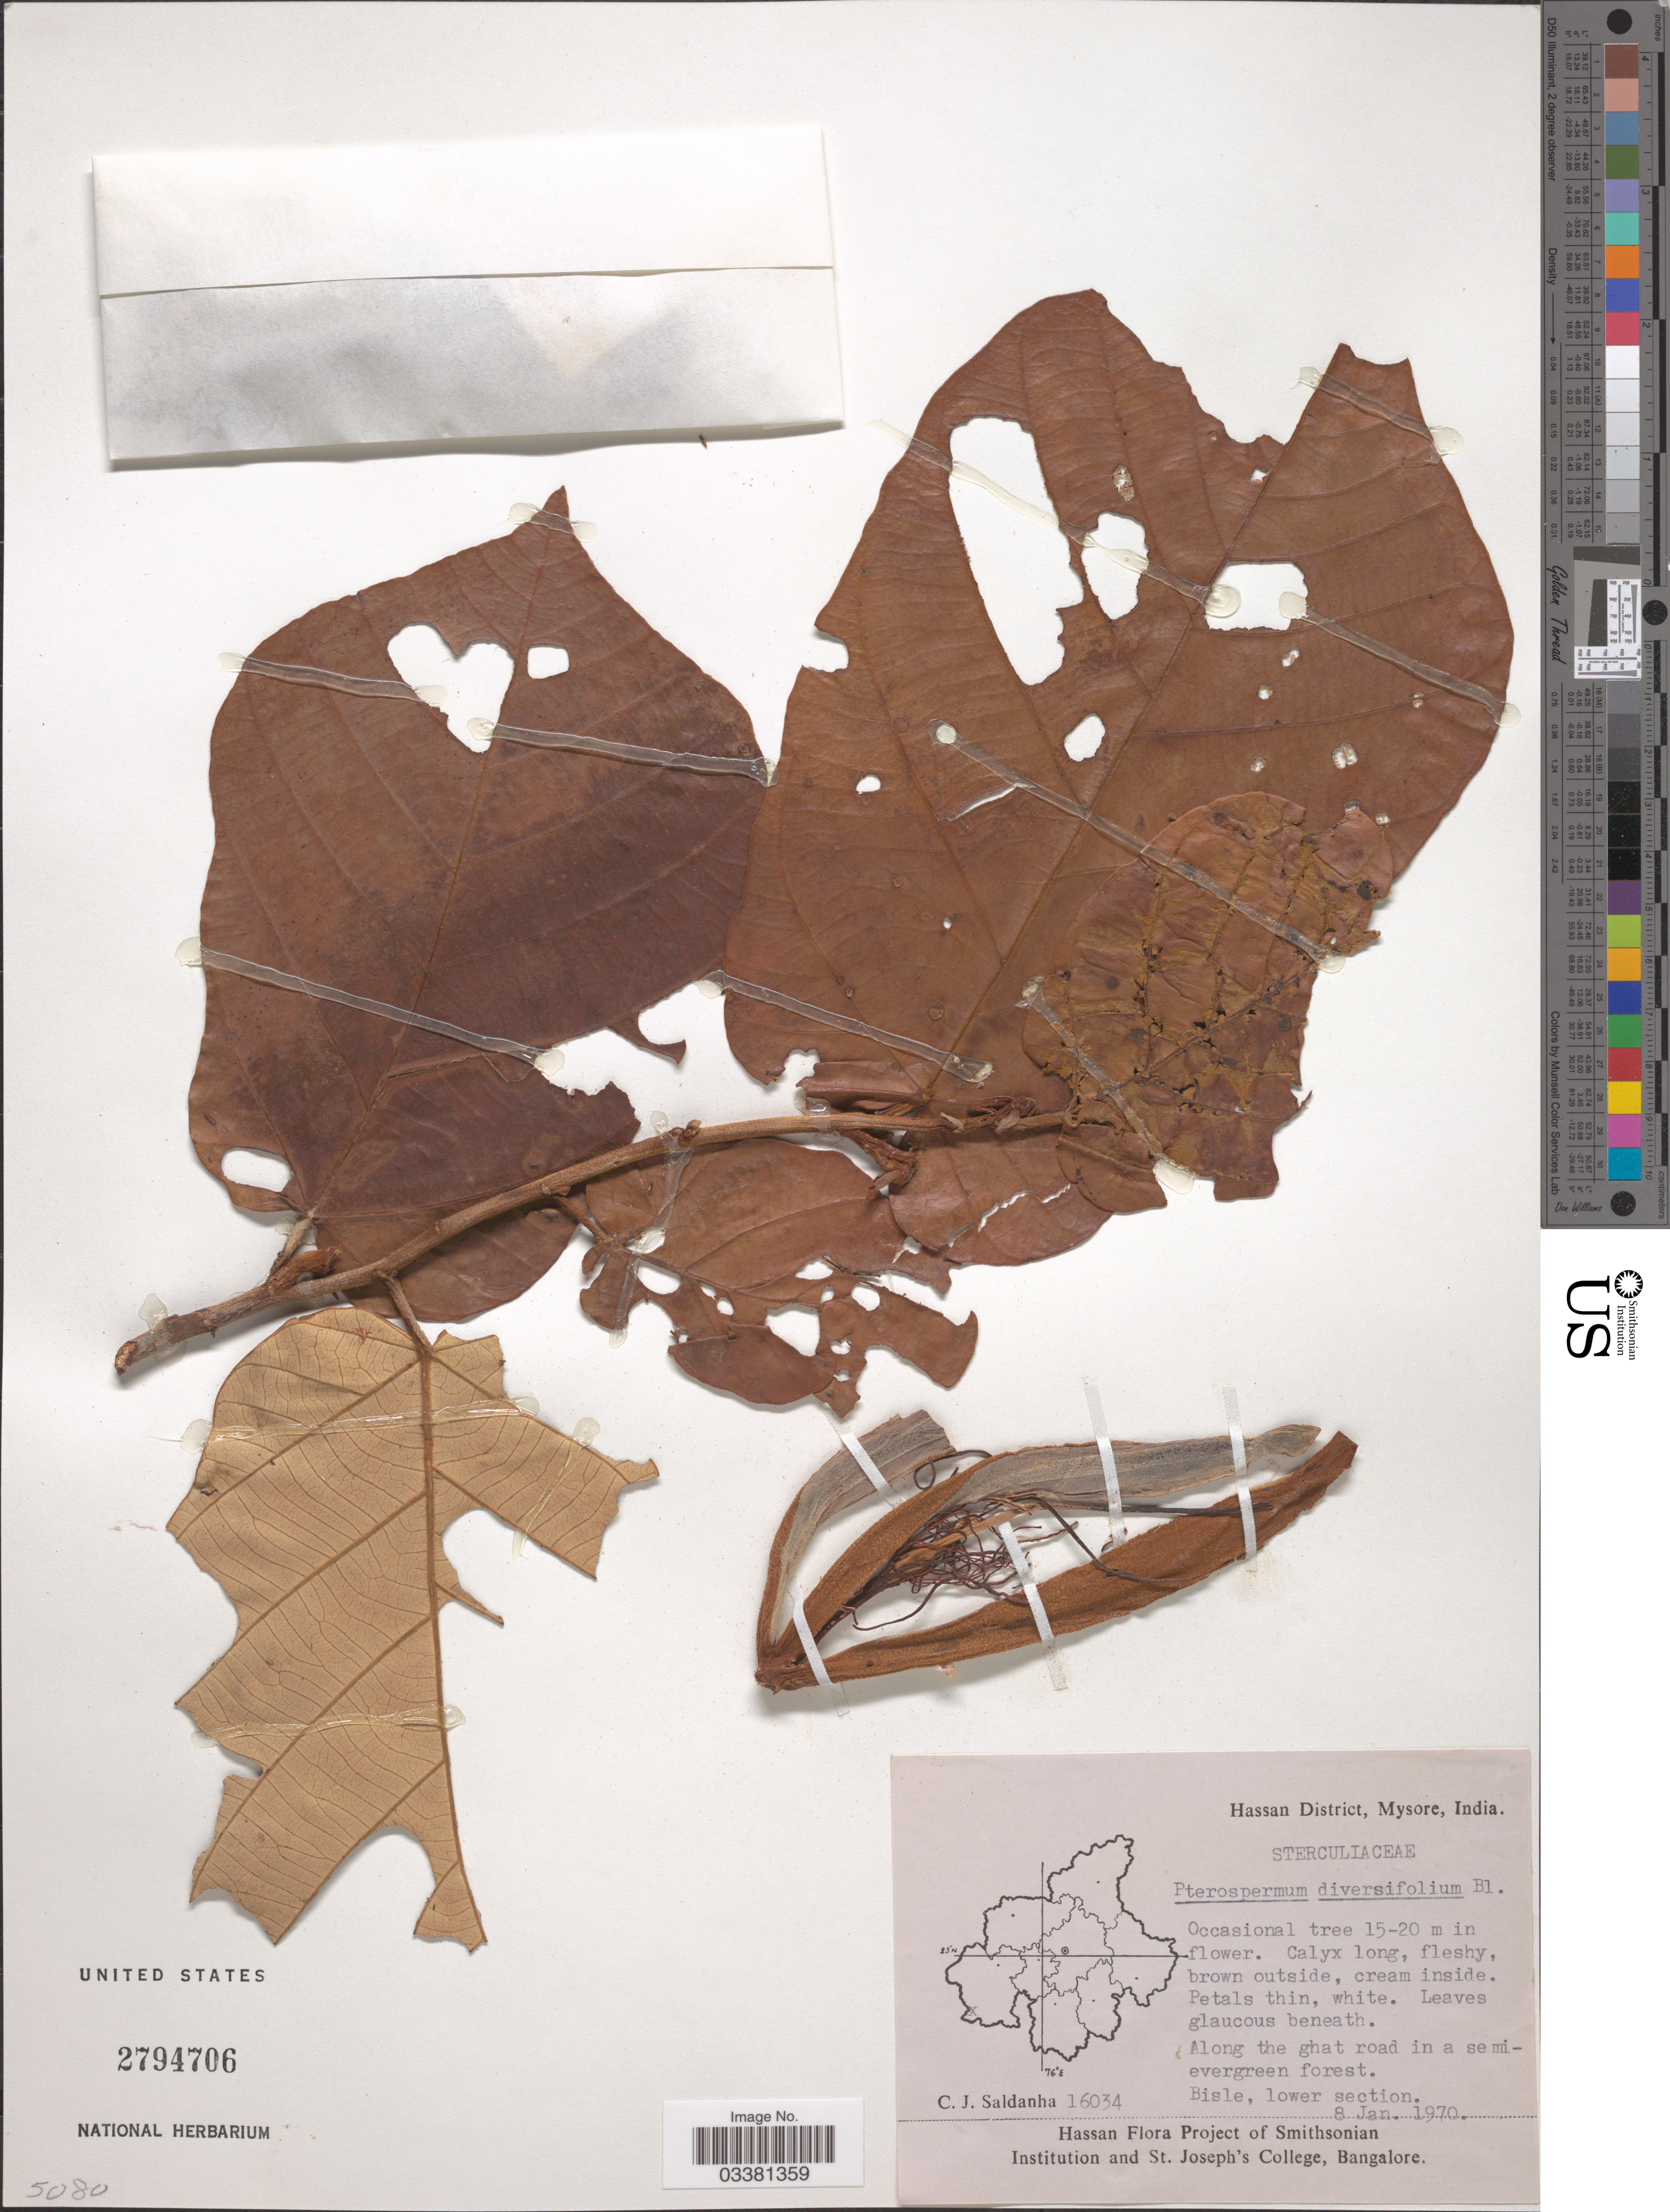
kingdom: Plantae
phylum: Tracheophyta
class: Magnoliopsida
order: Malvales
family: Malvaceae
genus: Pterospermum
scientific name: Pterospermum diversifolium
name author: Blume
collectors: C. J. Saldanha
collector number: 16034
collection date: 1970-01-08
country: India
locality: Hassan District, Mysore. Along the ghat road in a semi-evergreen forest. Bisle, lower section.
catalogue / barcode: US 2794706